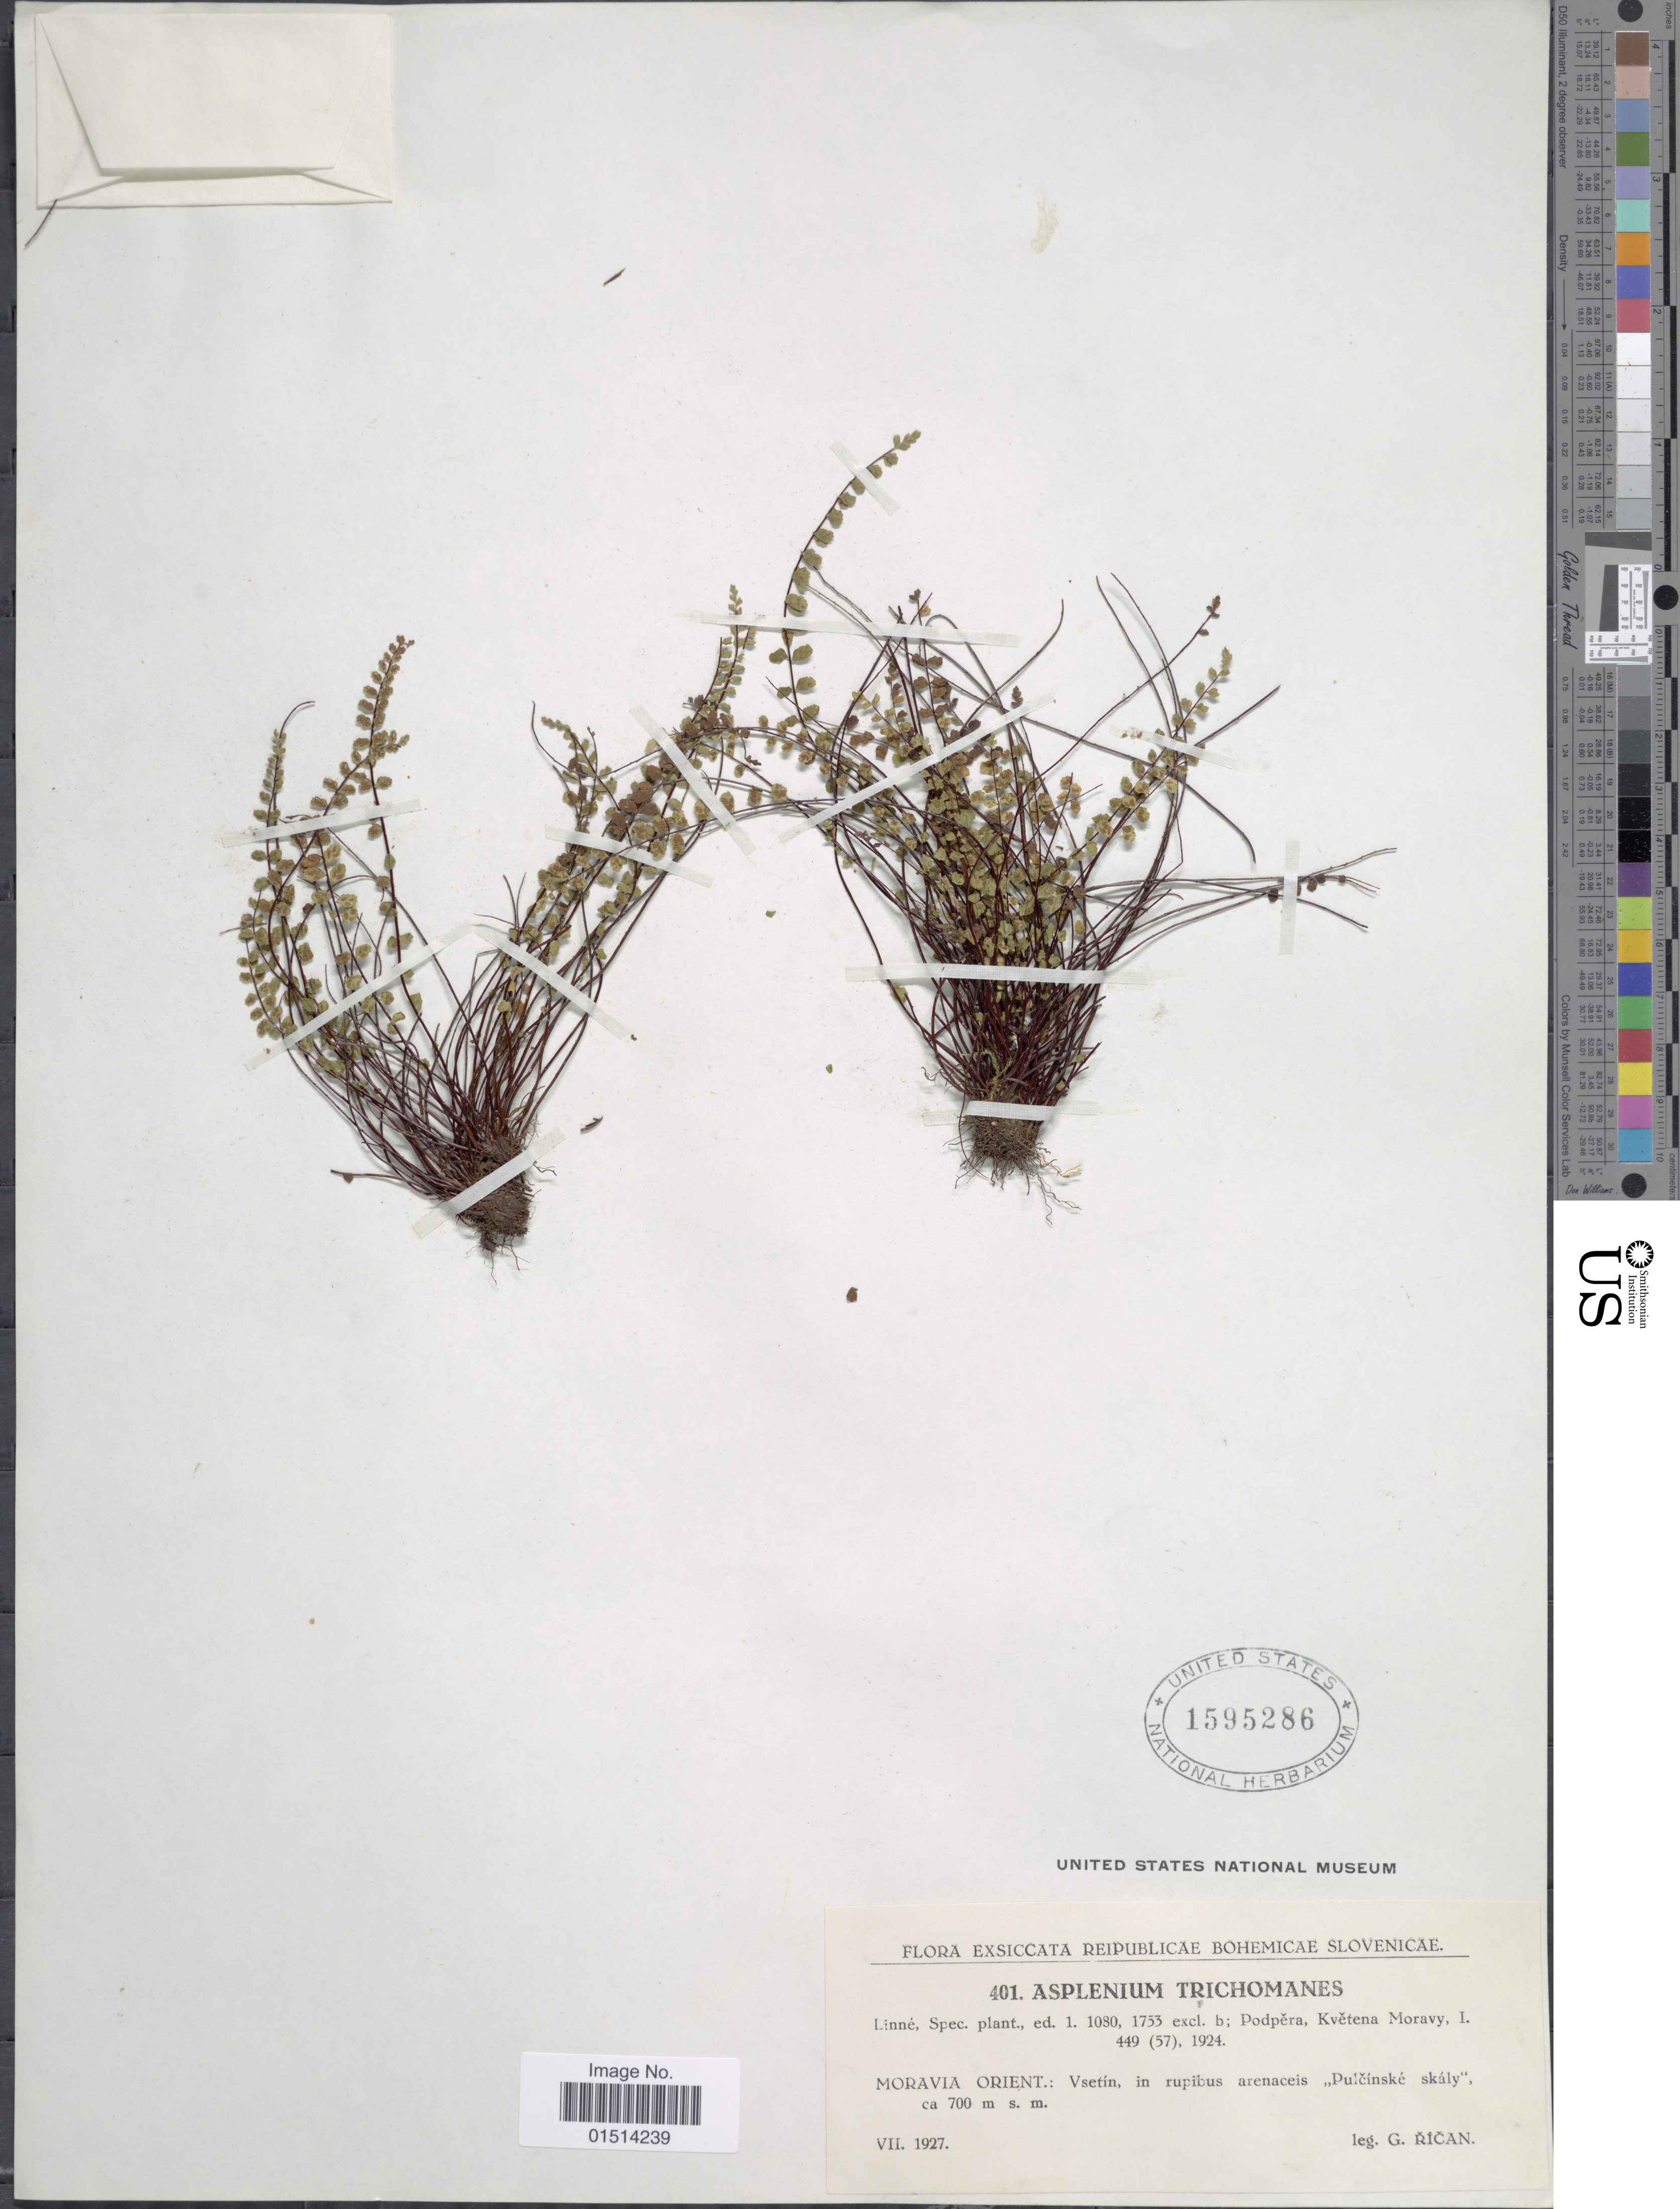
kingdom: Plantae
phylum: Tracheophyta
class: Polypodiopsida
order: Polypodiales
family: Aspleniaceae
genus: Asplenium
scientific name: Asplenium trichomanes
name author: L.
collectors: G. Rican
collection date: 1927-07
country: Czechia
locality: Reipublicae Bohemica Slovenicae, Moravia Orient.: Vsetin, in rupibus arenaceis 'Pulcinske skaly'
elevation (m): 700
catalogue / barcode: US 1595286